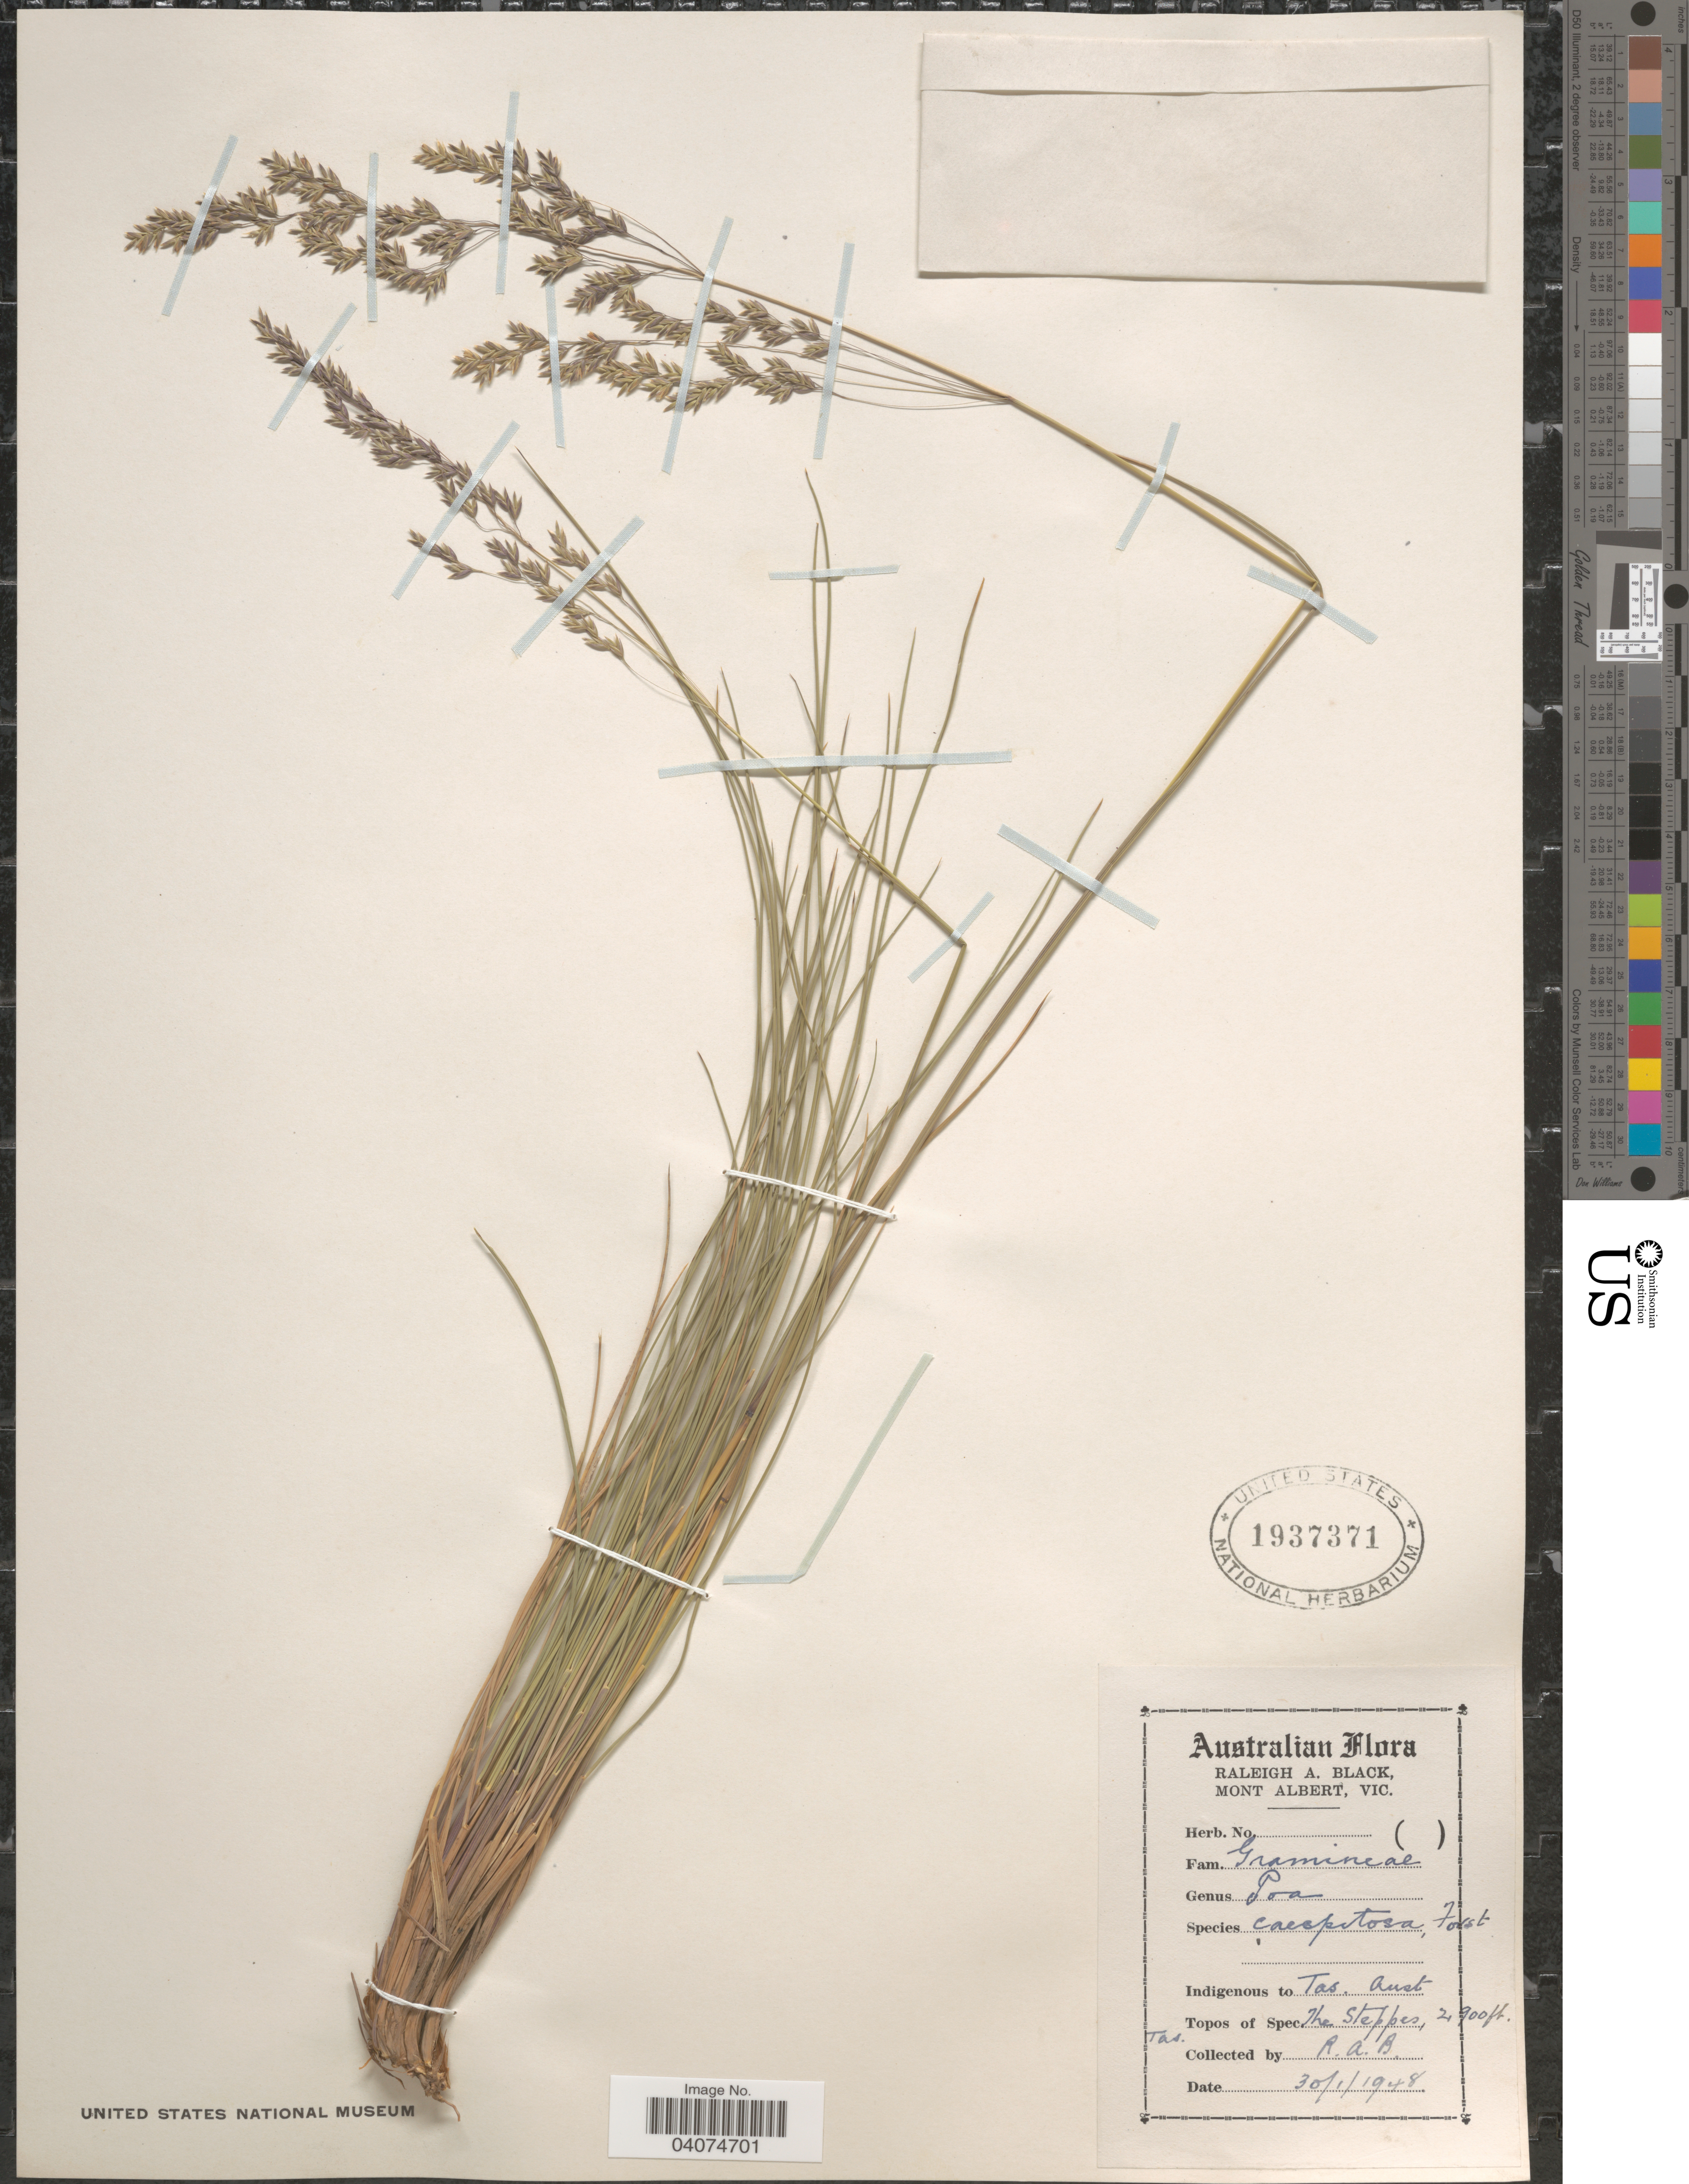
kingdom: Plantae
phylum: Tracheophyta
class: Liliopsida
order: Poales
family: Poaceae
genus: Poa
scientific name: Poa sp.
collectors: R. A. Black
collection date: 1948-01-30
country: Australia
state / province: Tasmania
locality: The Steppes.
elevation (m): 884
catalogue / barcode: US 1937371